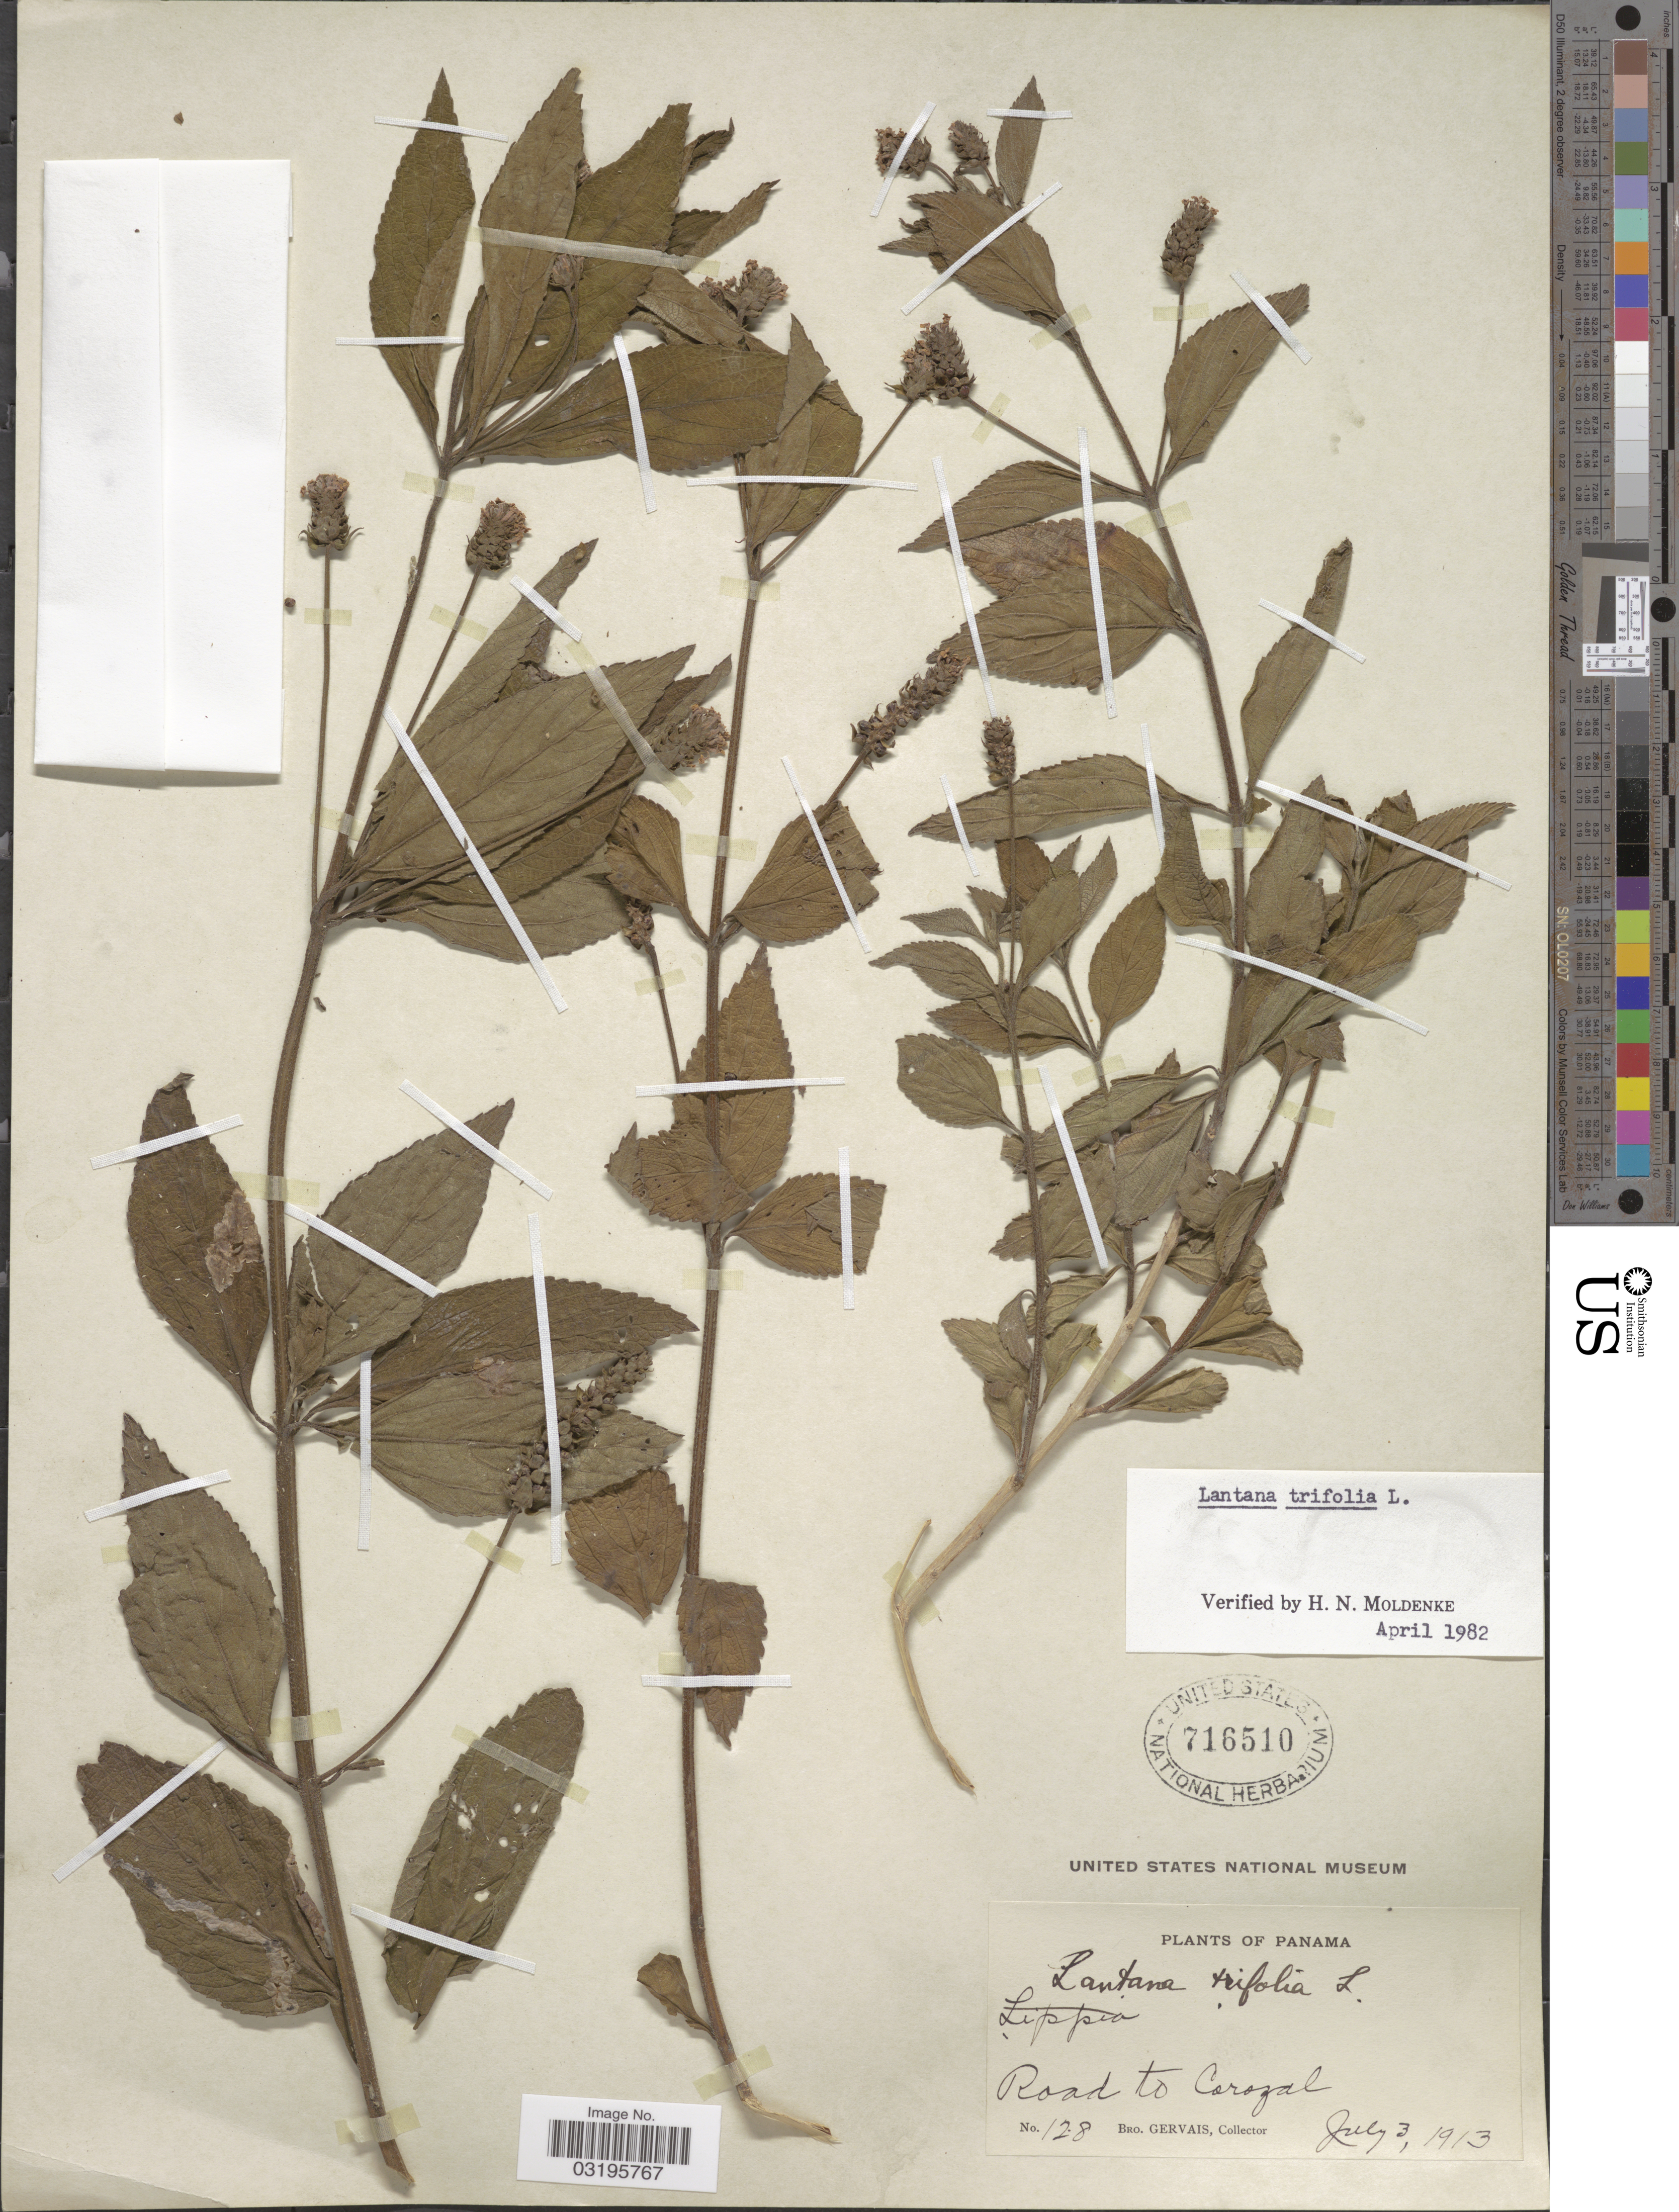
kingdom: Plantae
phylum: Tracheophyta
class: Magnoliopsida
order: Lamiales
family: Verbenaceae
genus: Lantana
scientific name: Lantana trifolia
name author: L.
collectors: B. Gervais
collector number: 128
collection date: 1913-07-03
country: Panama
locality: Road to Corozal.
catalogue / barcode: US 716510